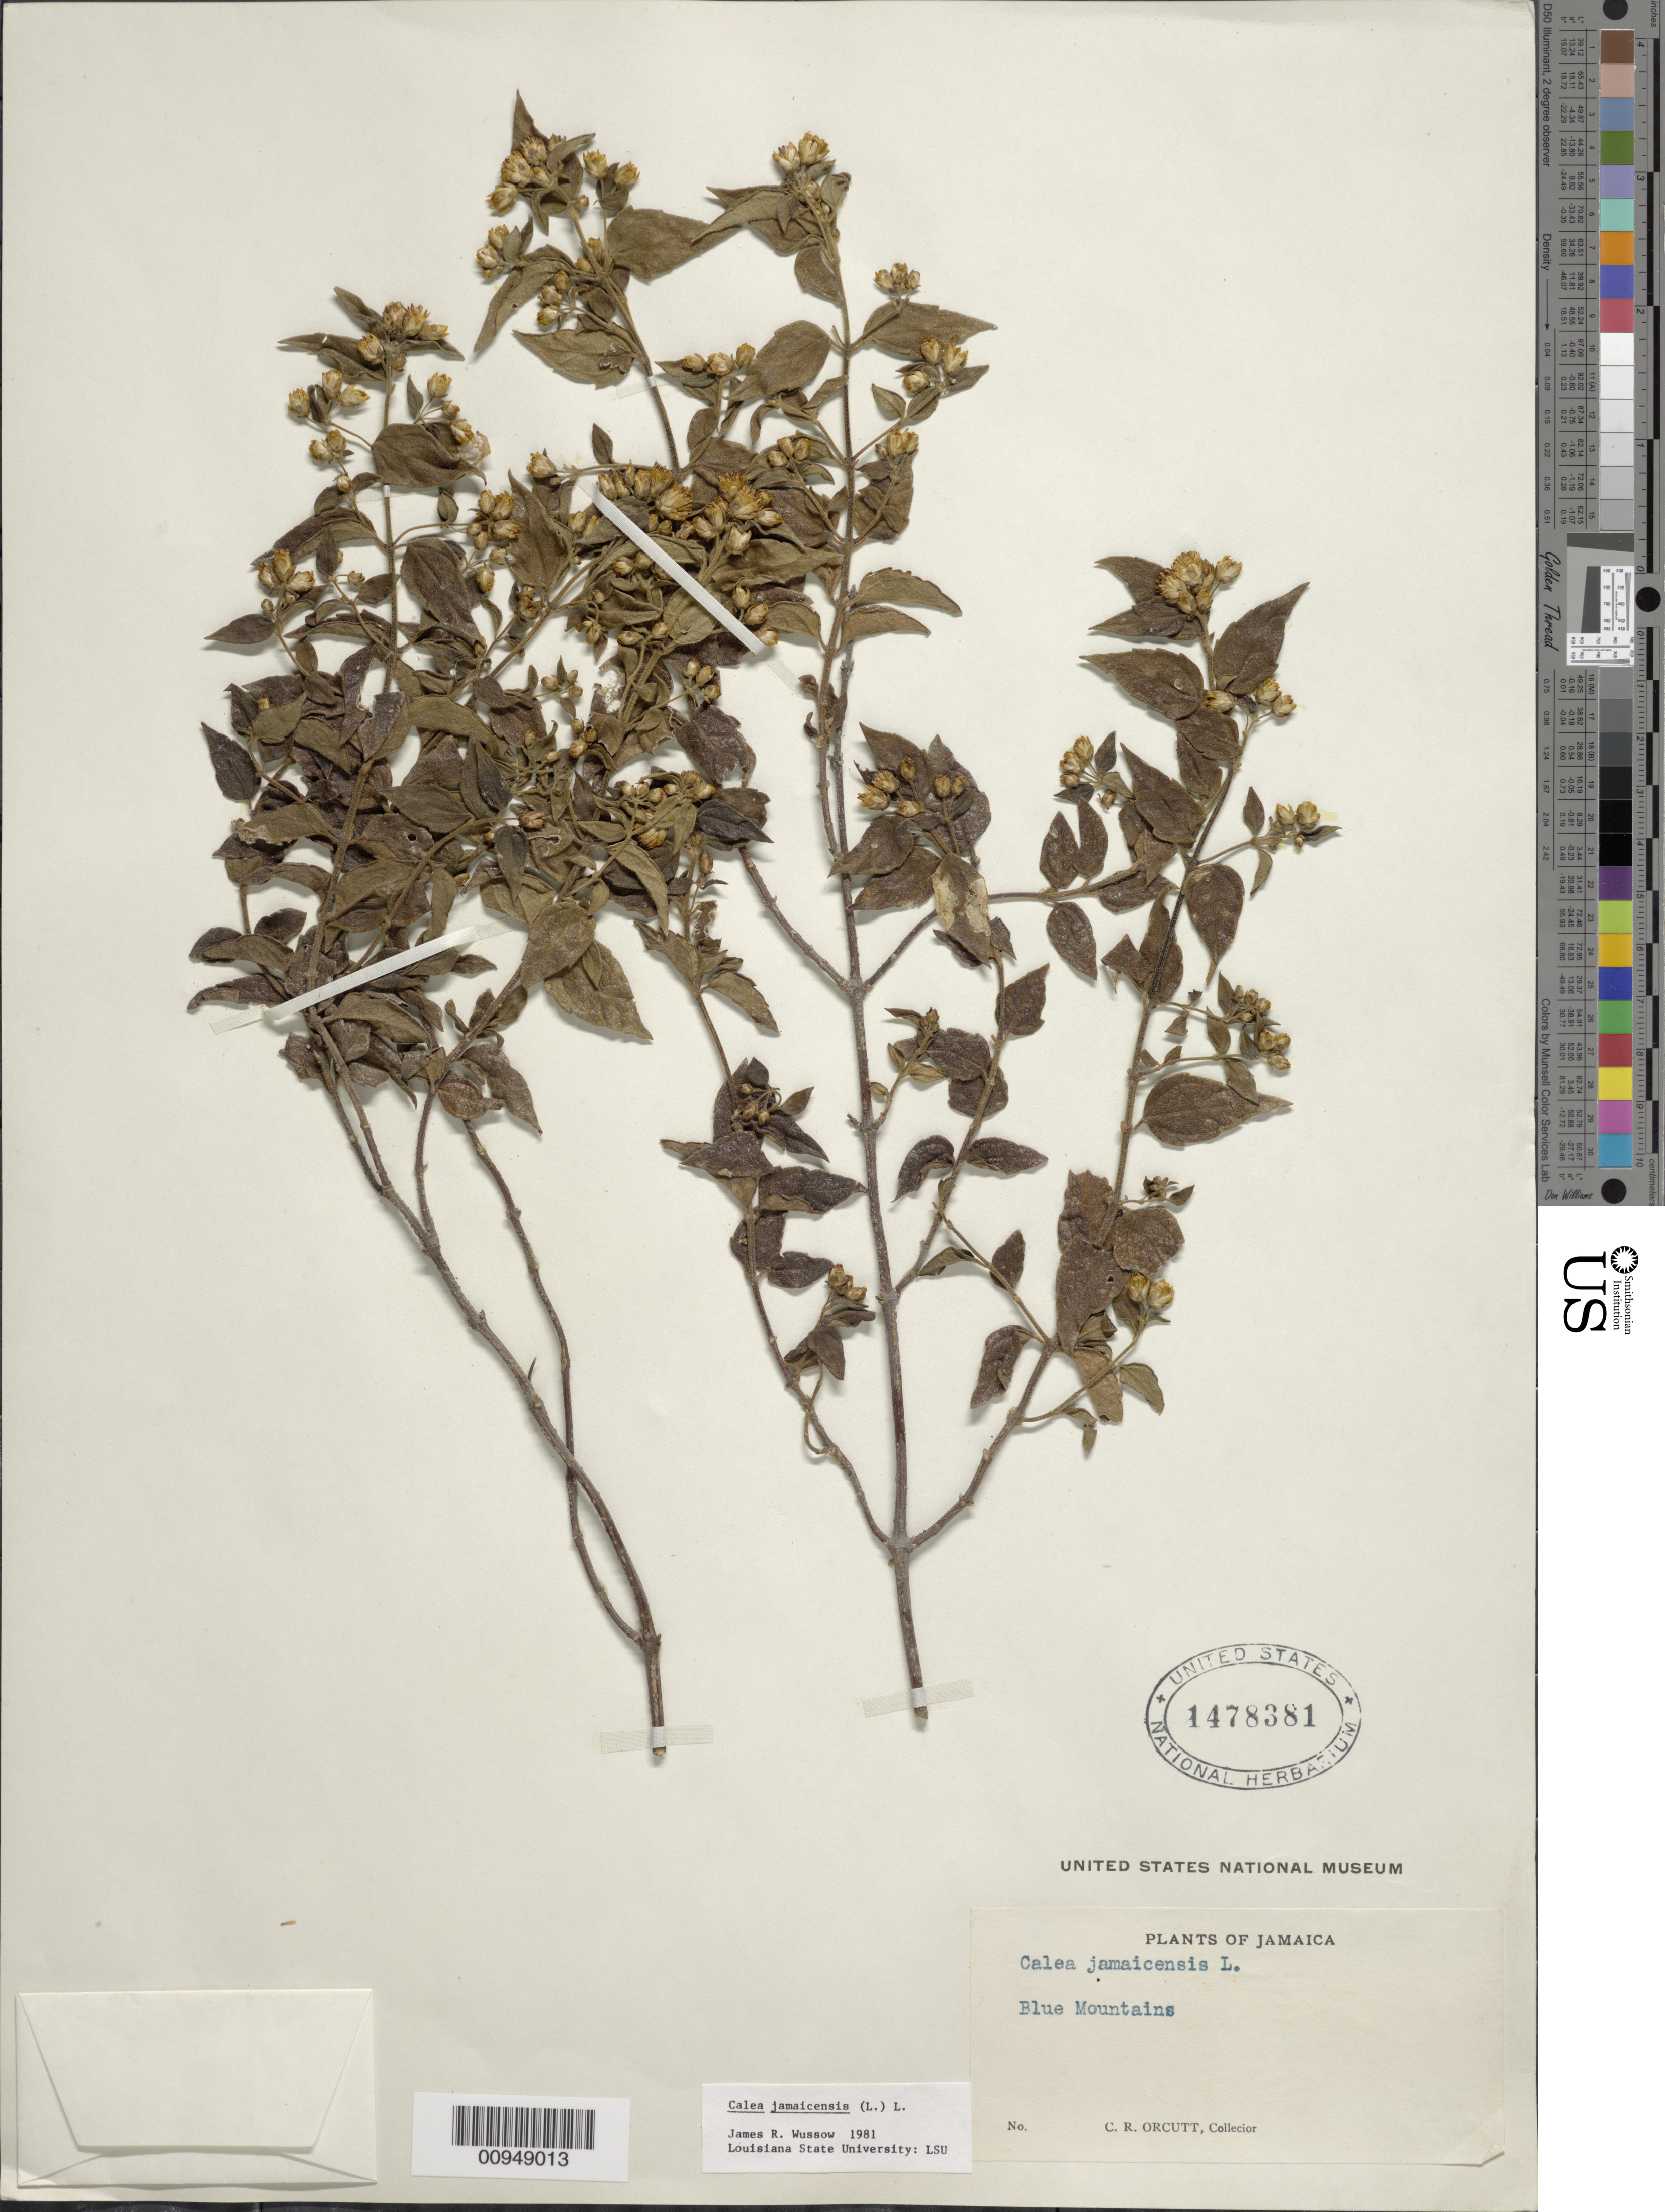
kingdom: Plantae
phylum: Tracheophyta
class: Magnoliopsida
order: Asterales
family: Asteraceae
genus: Calea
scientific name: Calea jamaicensis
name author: (L.) L.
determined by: Wussow, J. R.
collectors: C. R. Orcutt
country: Jamaica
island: Jamaica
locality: Blue Mountains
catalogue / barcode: US 1478381